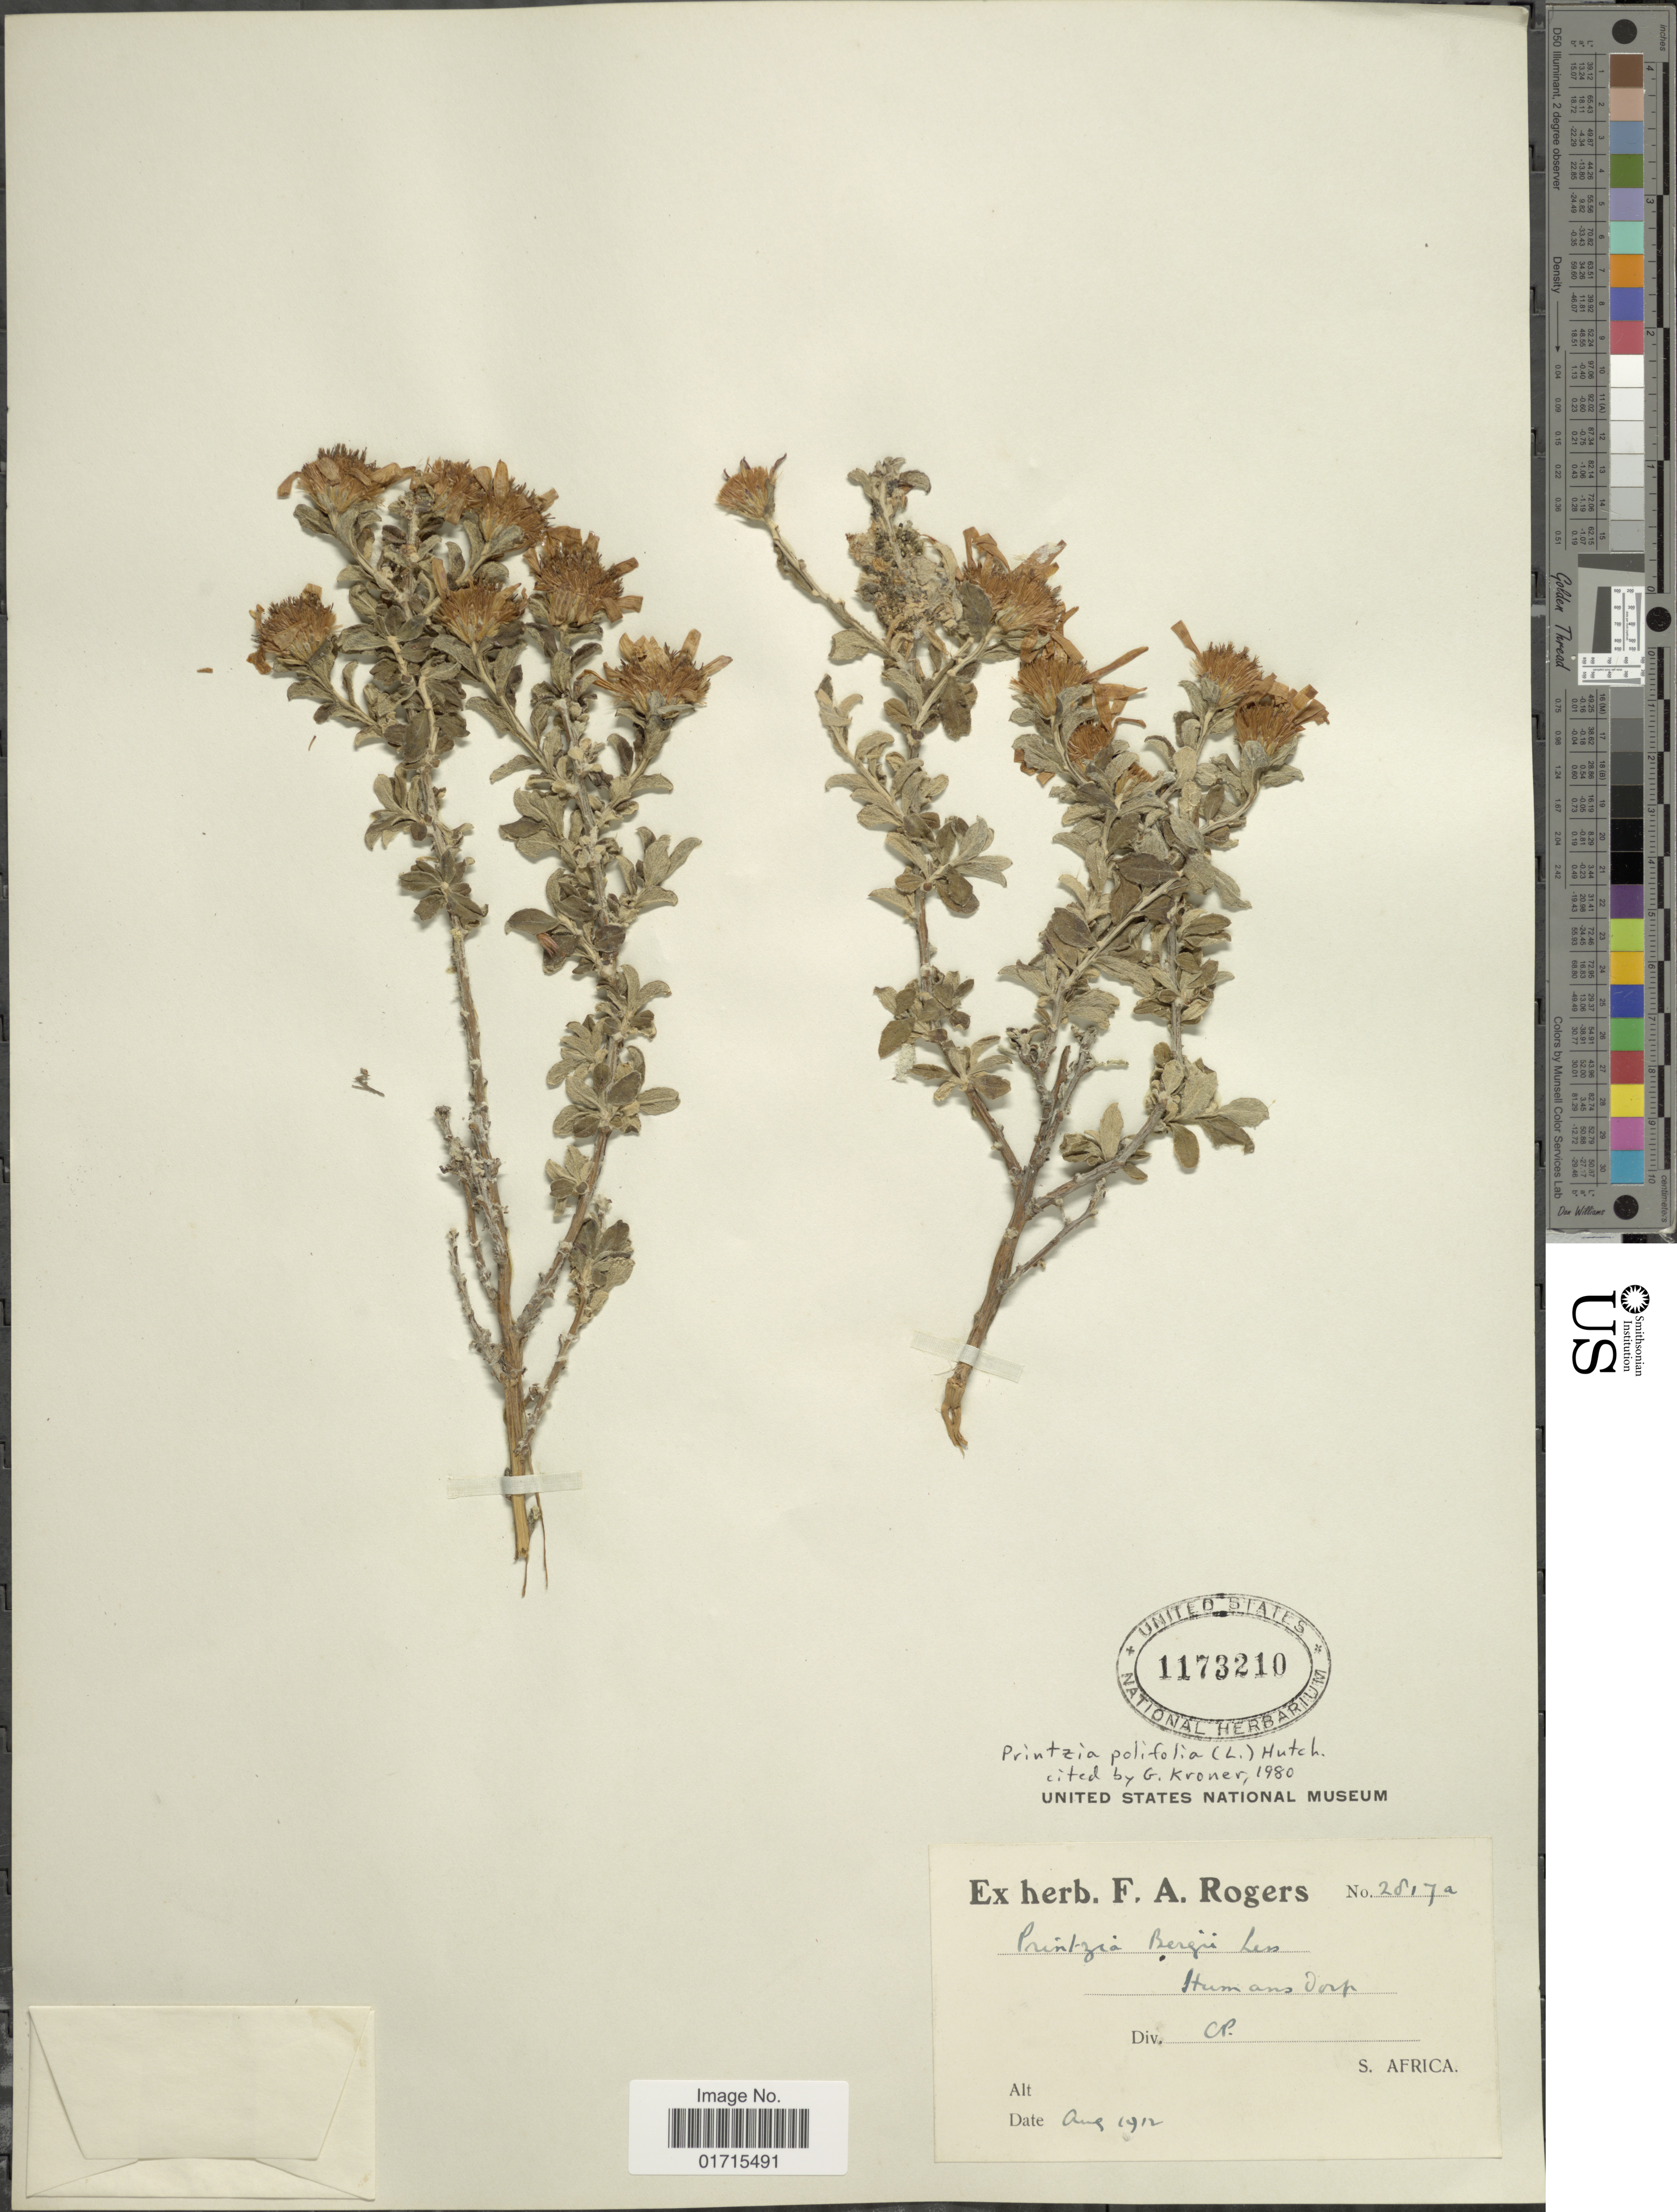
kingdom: Plantae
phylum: Tracheophyta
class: Magnoliopsida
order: Asterales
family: Asteraceae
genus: Printzia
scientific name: Printzia polifolia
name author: (L.) Hutch.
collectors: ex herb. F. A. Rogers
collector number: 2817a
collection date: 1912-08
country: South Africa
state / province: Eastern Cape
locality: Humands dorp. S. Africa. DIv. C. P.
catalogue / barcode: US 1173210